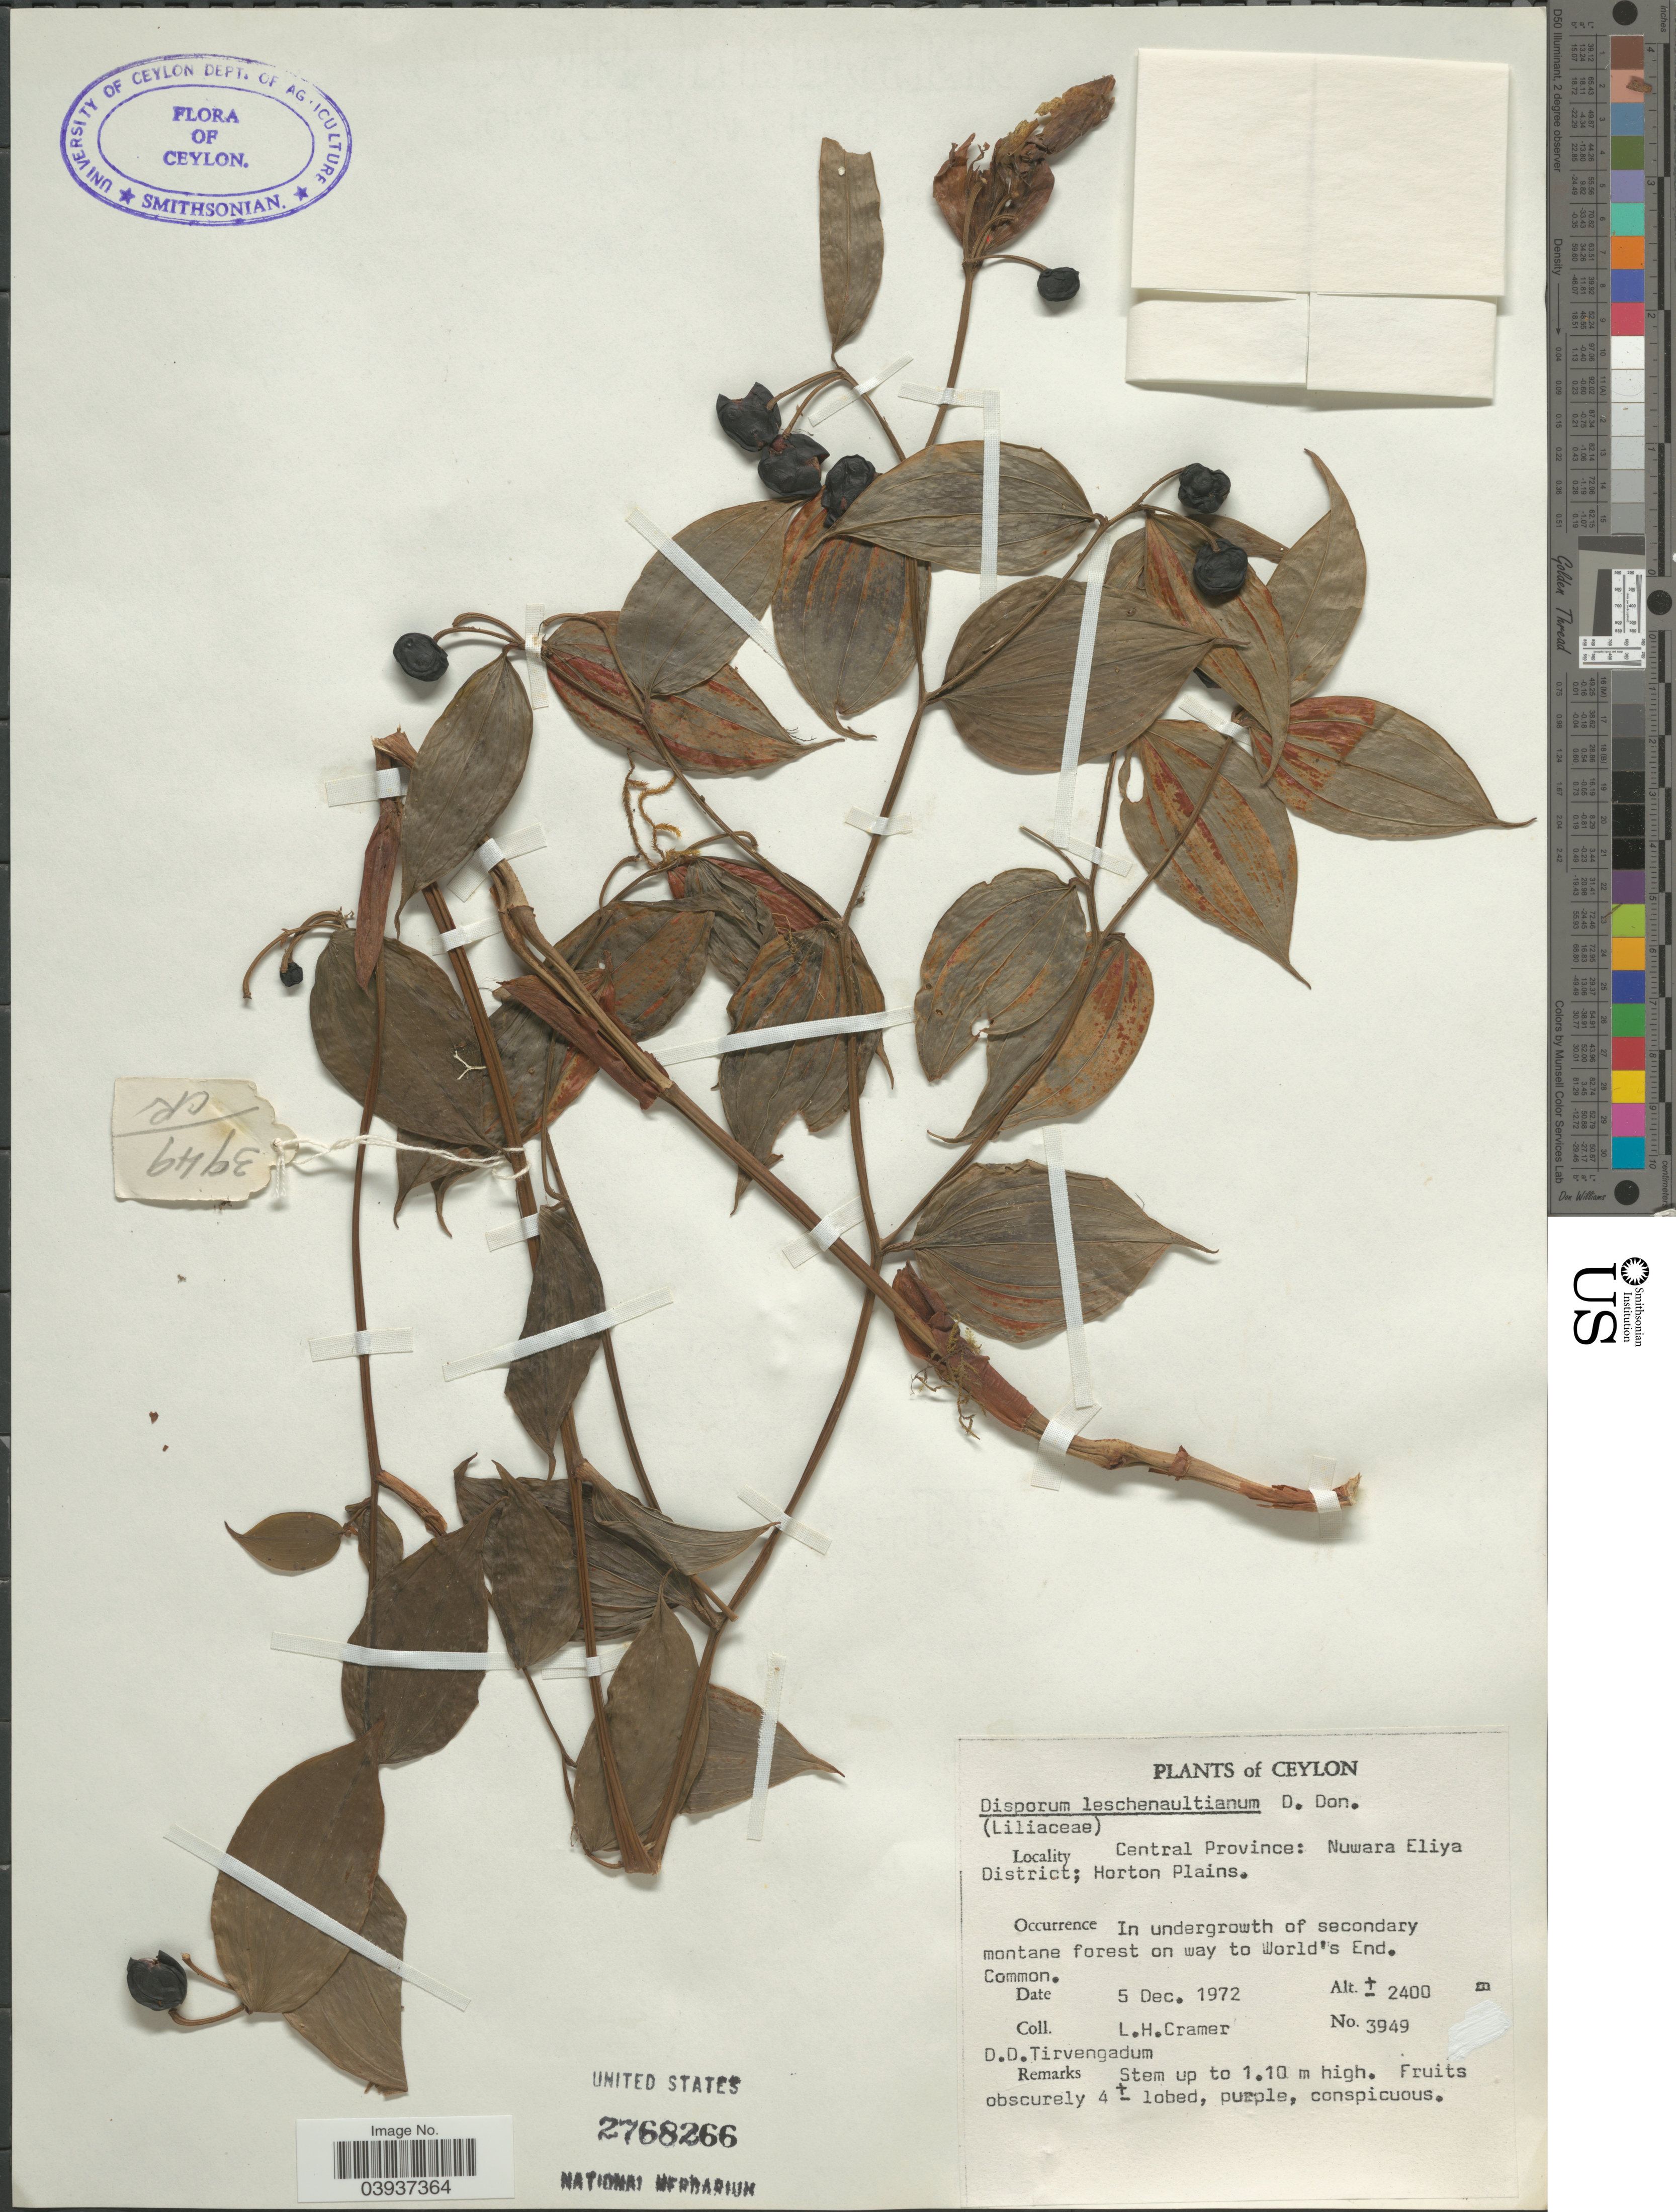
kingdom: Plantae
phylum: Tracheophyta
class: Liliopsida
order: Liliales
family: Colchicaceae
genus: Disporum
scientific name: Disporum cantoniense var. cantoniense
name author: (Lour.) Merr.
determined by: Strong, Mark T., (BOT), Smithsonian Institution - National Museum of Natural History (UNITED STATES)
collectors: L. H. Cramer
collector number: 3949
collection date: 1972-12-05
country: Sri Lanka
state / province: Central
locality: Ceylon. Nuwara Eliya District; Horton Plains. In undergrowth of secondary montane forest on way to World's End.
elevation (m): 2400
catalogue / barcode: US 2768266